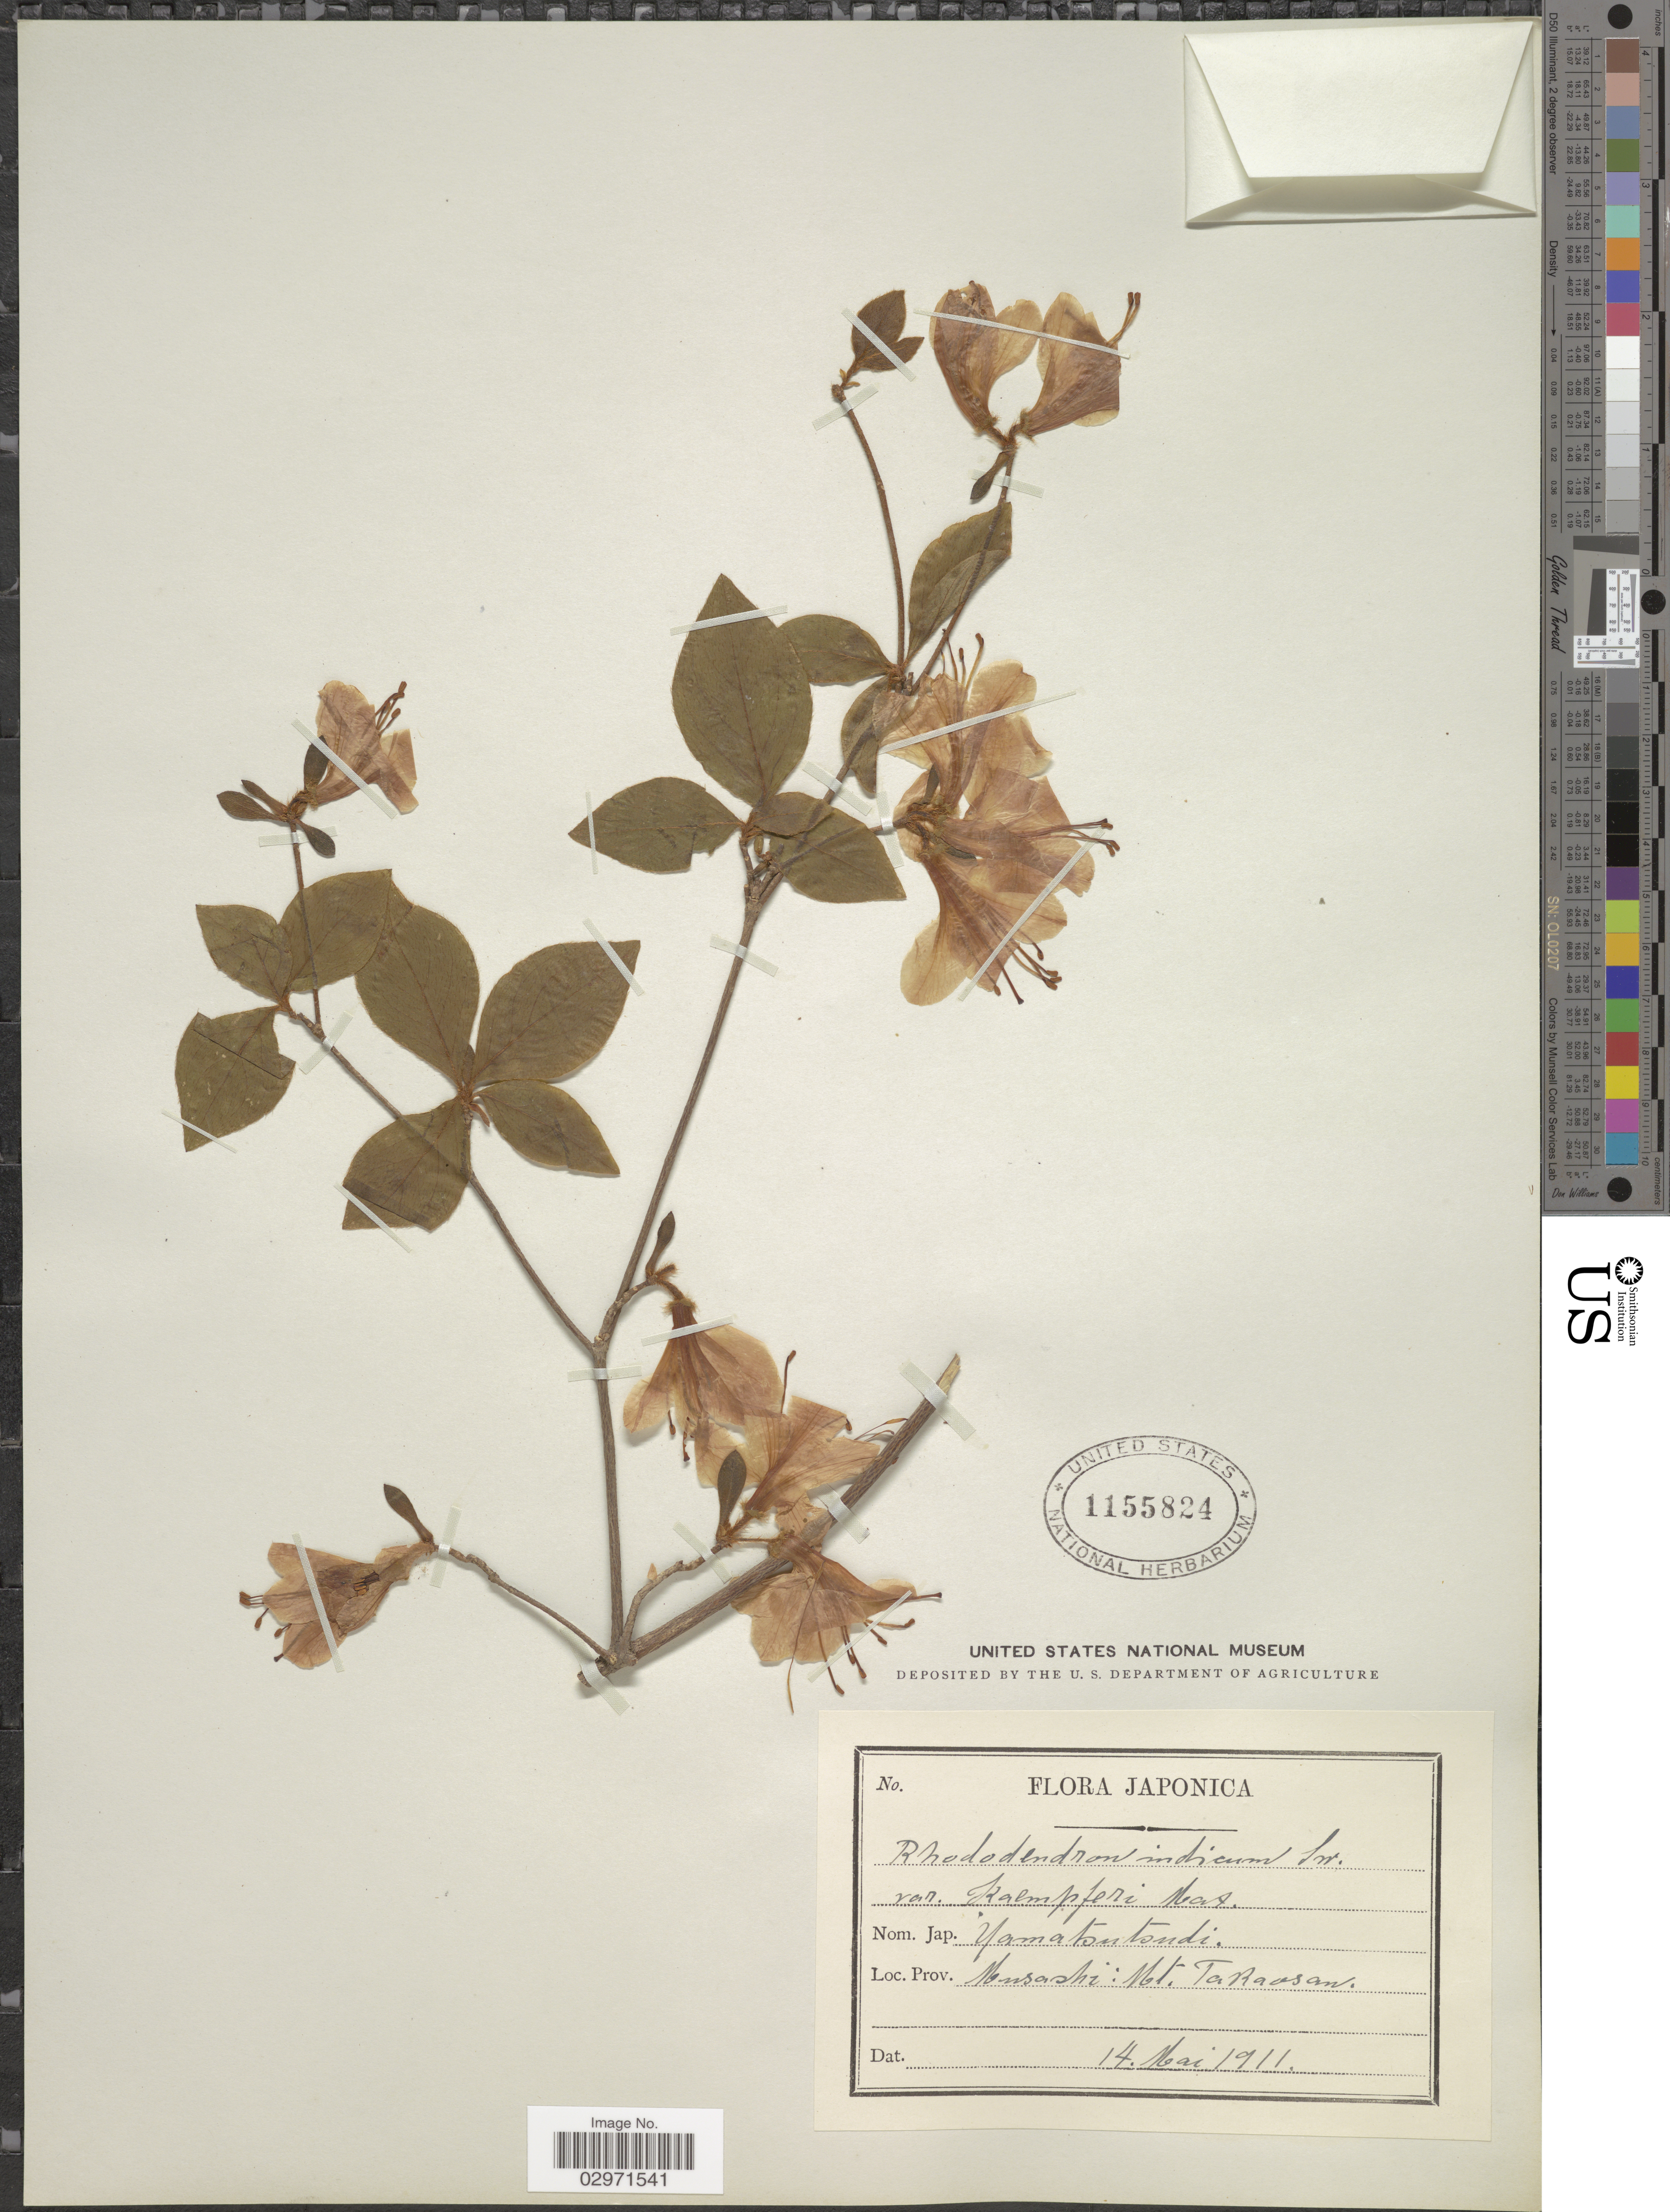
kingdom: Plantae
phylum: Tracheophyta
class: Magnoliopsida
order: Ericales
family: Ericaceae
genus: Rhododendron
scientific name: Rhododendron kaempferi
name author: Planch.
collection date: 1911-05-14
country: Japan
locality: Japonica. Musashi: Mt. Takaosan.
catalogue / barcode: US 1155824